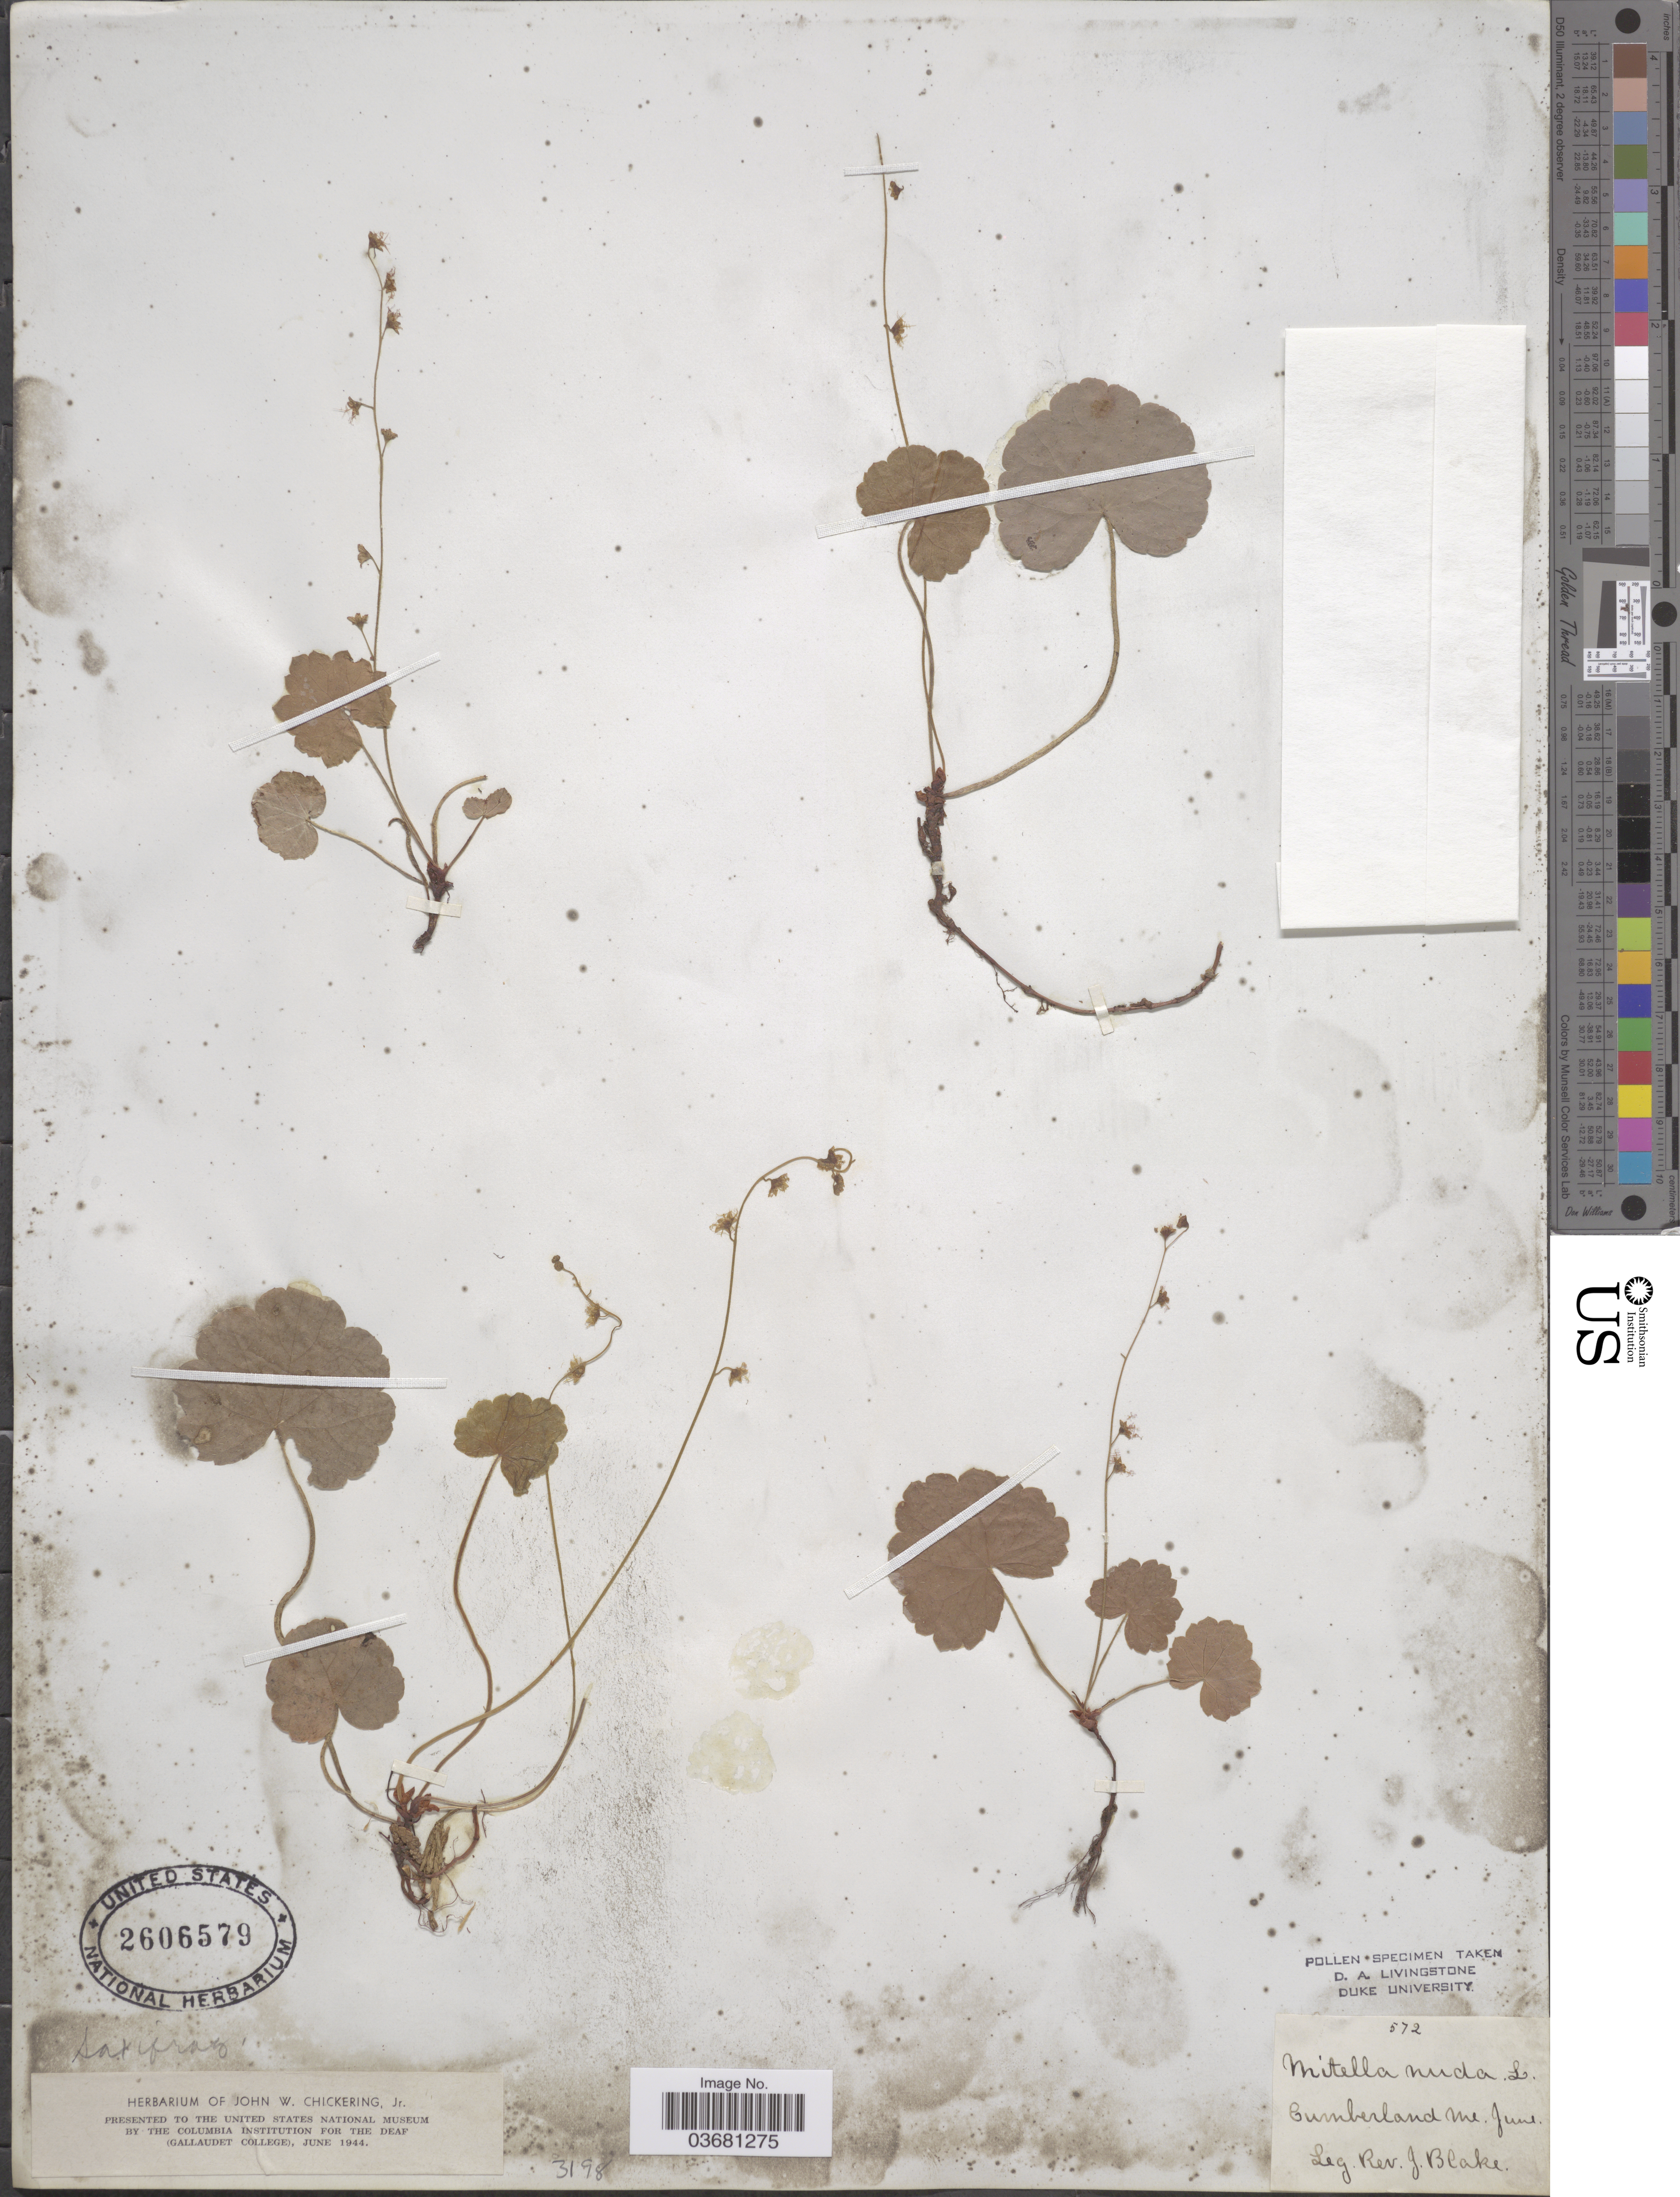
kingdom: Plantae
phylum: Tracheophyta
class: Magnoliopsida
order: Saxifragales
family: Saxifragaceae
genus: Mitella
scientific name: Mitella nuda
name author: L.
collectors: J. Blake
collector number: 572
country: United States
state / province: Maryland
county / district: Allegany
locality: Cumberland.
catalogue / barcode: US 2606579